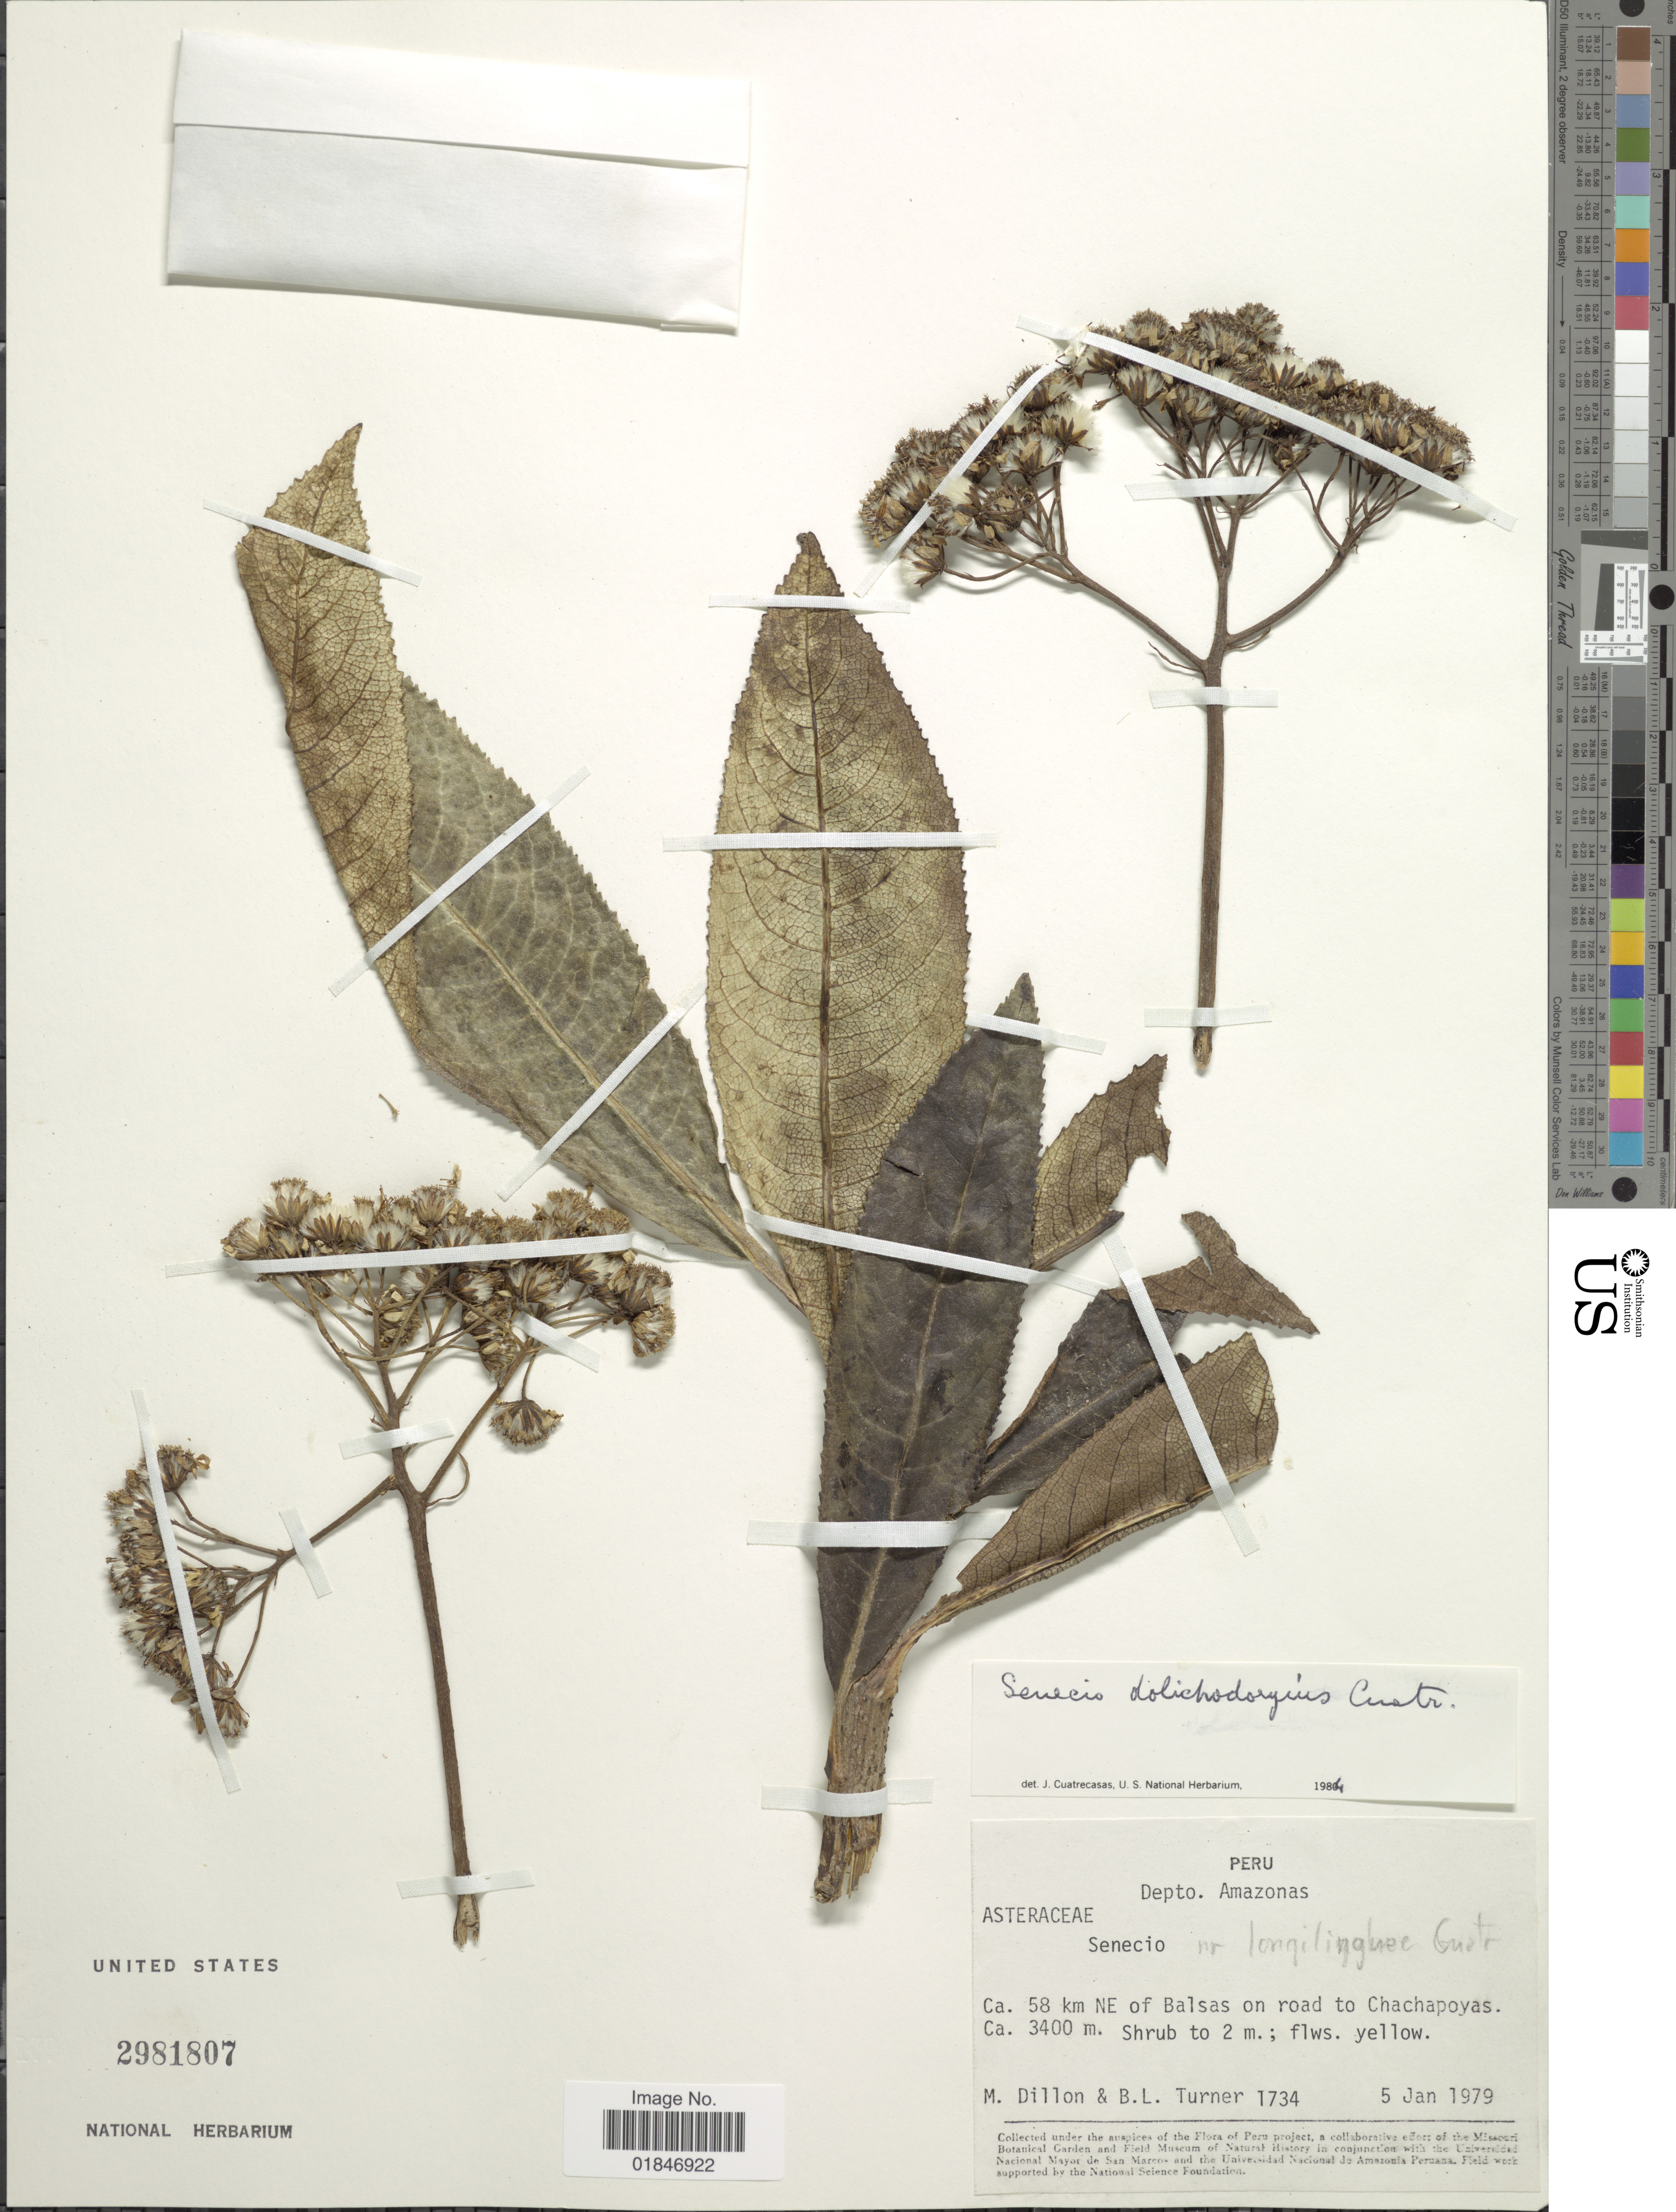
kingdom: Plantae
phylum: Tracheophyta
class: Magnoliopsida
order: Asterales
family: Asteraceae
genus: Dendrophorbium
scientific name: Dendrophorbium dolichodoryium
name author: (Cuatrec.) C. Jeffrey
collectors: M. O. Dillon & B. L. Turner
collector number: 1734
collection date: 1979-01-05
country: Peru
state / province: Amazonas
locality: Dept. Amazonas. Ca. 58 km NE of Balsas on road to Chachapoyas.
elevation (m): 3400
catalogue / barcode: US 2981807